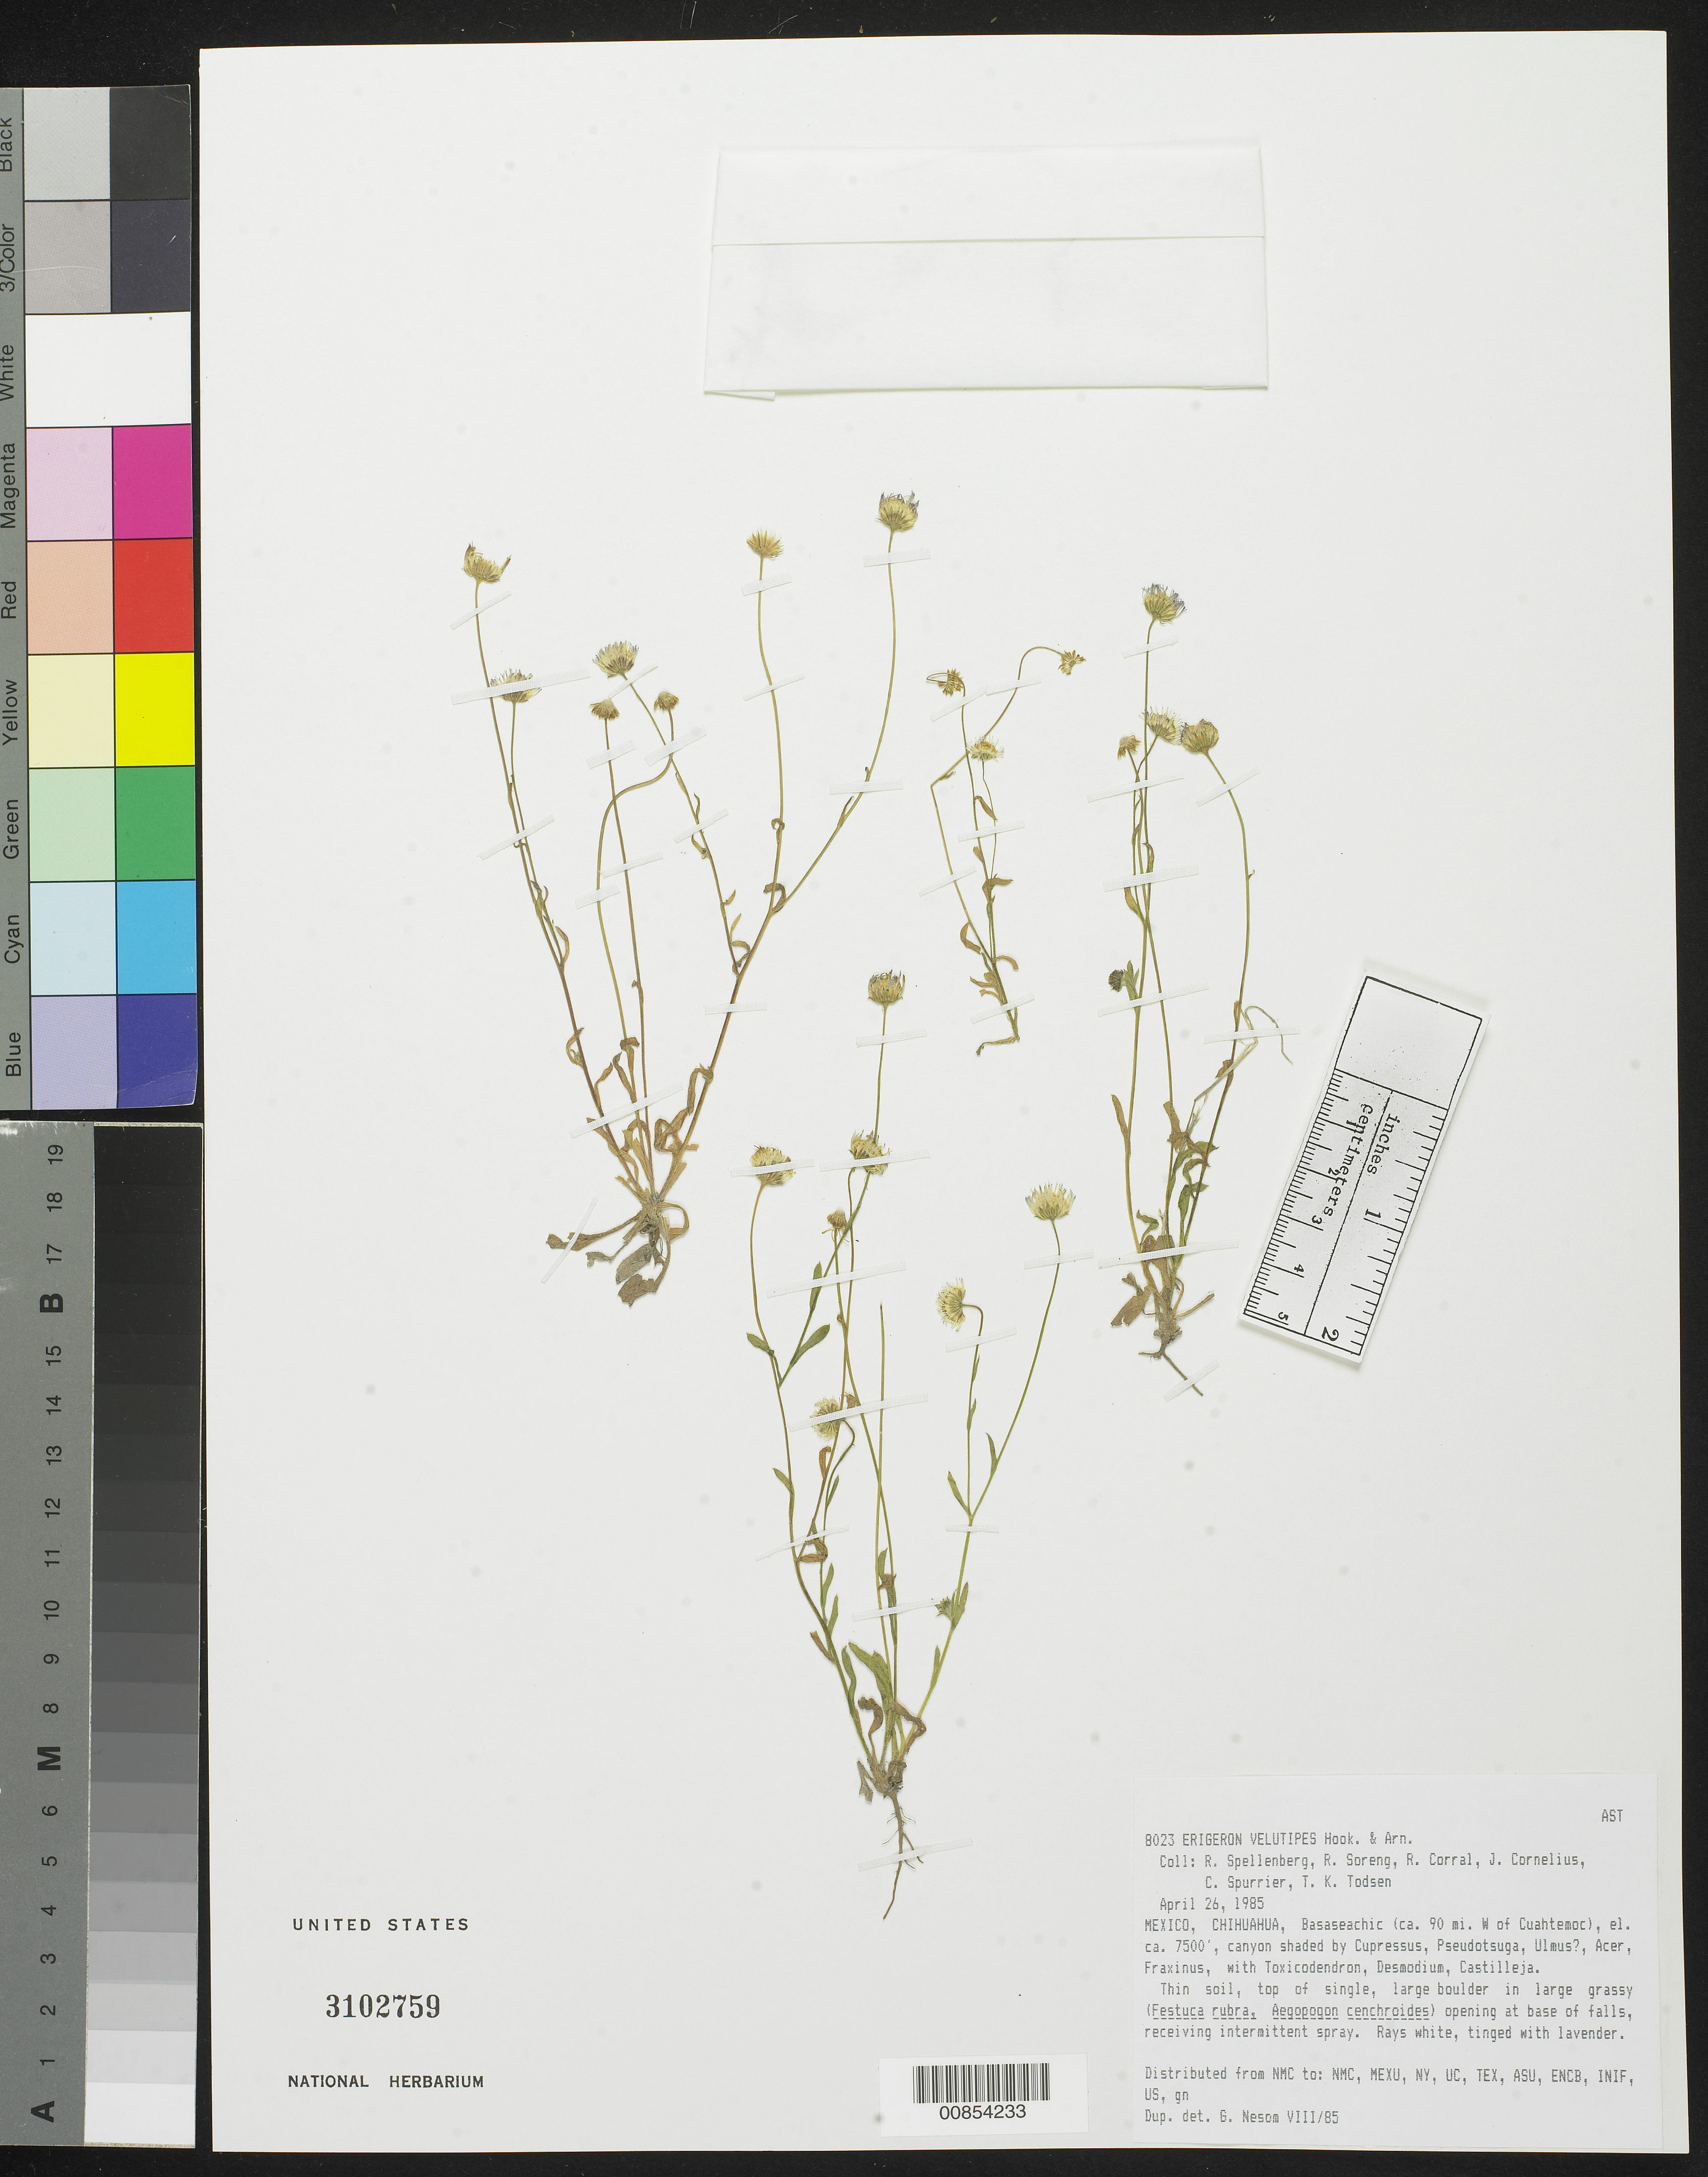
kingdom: Plantae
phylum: Tracheophyta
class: Magnoliopsida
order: Asterales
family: Asteraceae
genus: Erigeron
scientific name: Erigeron velutipes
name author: Hook. & Arn.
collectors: R. W. Spellenberg, R. J. Soreng, R. Corral, Cornelius, J., C. Spurrier & T. K. Todsen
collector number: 8023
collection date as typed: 26 Apr 1985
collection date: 1985-04-26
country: Mexico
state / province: Chihuahua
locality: Basaseachic (ca. 90 mi W of Cuauhtémoc). Top of single, large boulder.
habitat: Thin soil, in large grassy (Festuca rubra, Aegopogon cenchroides) opening at base of falls, receiving intermittent spray.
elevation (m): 2286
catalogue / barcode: US 3102759